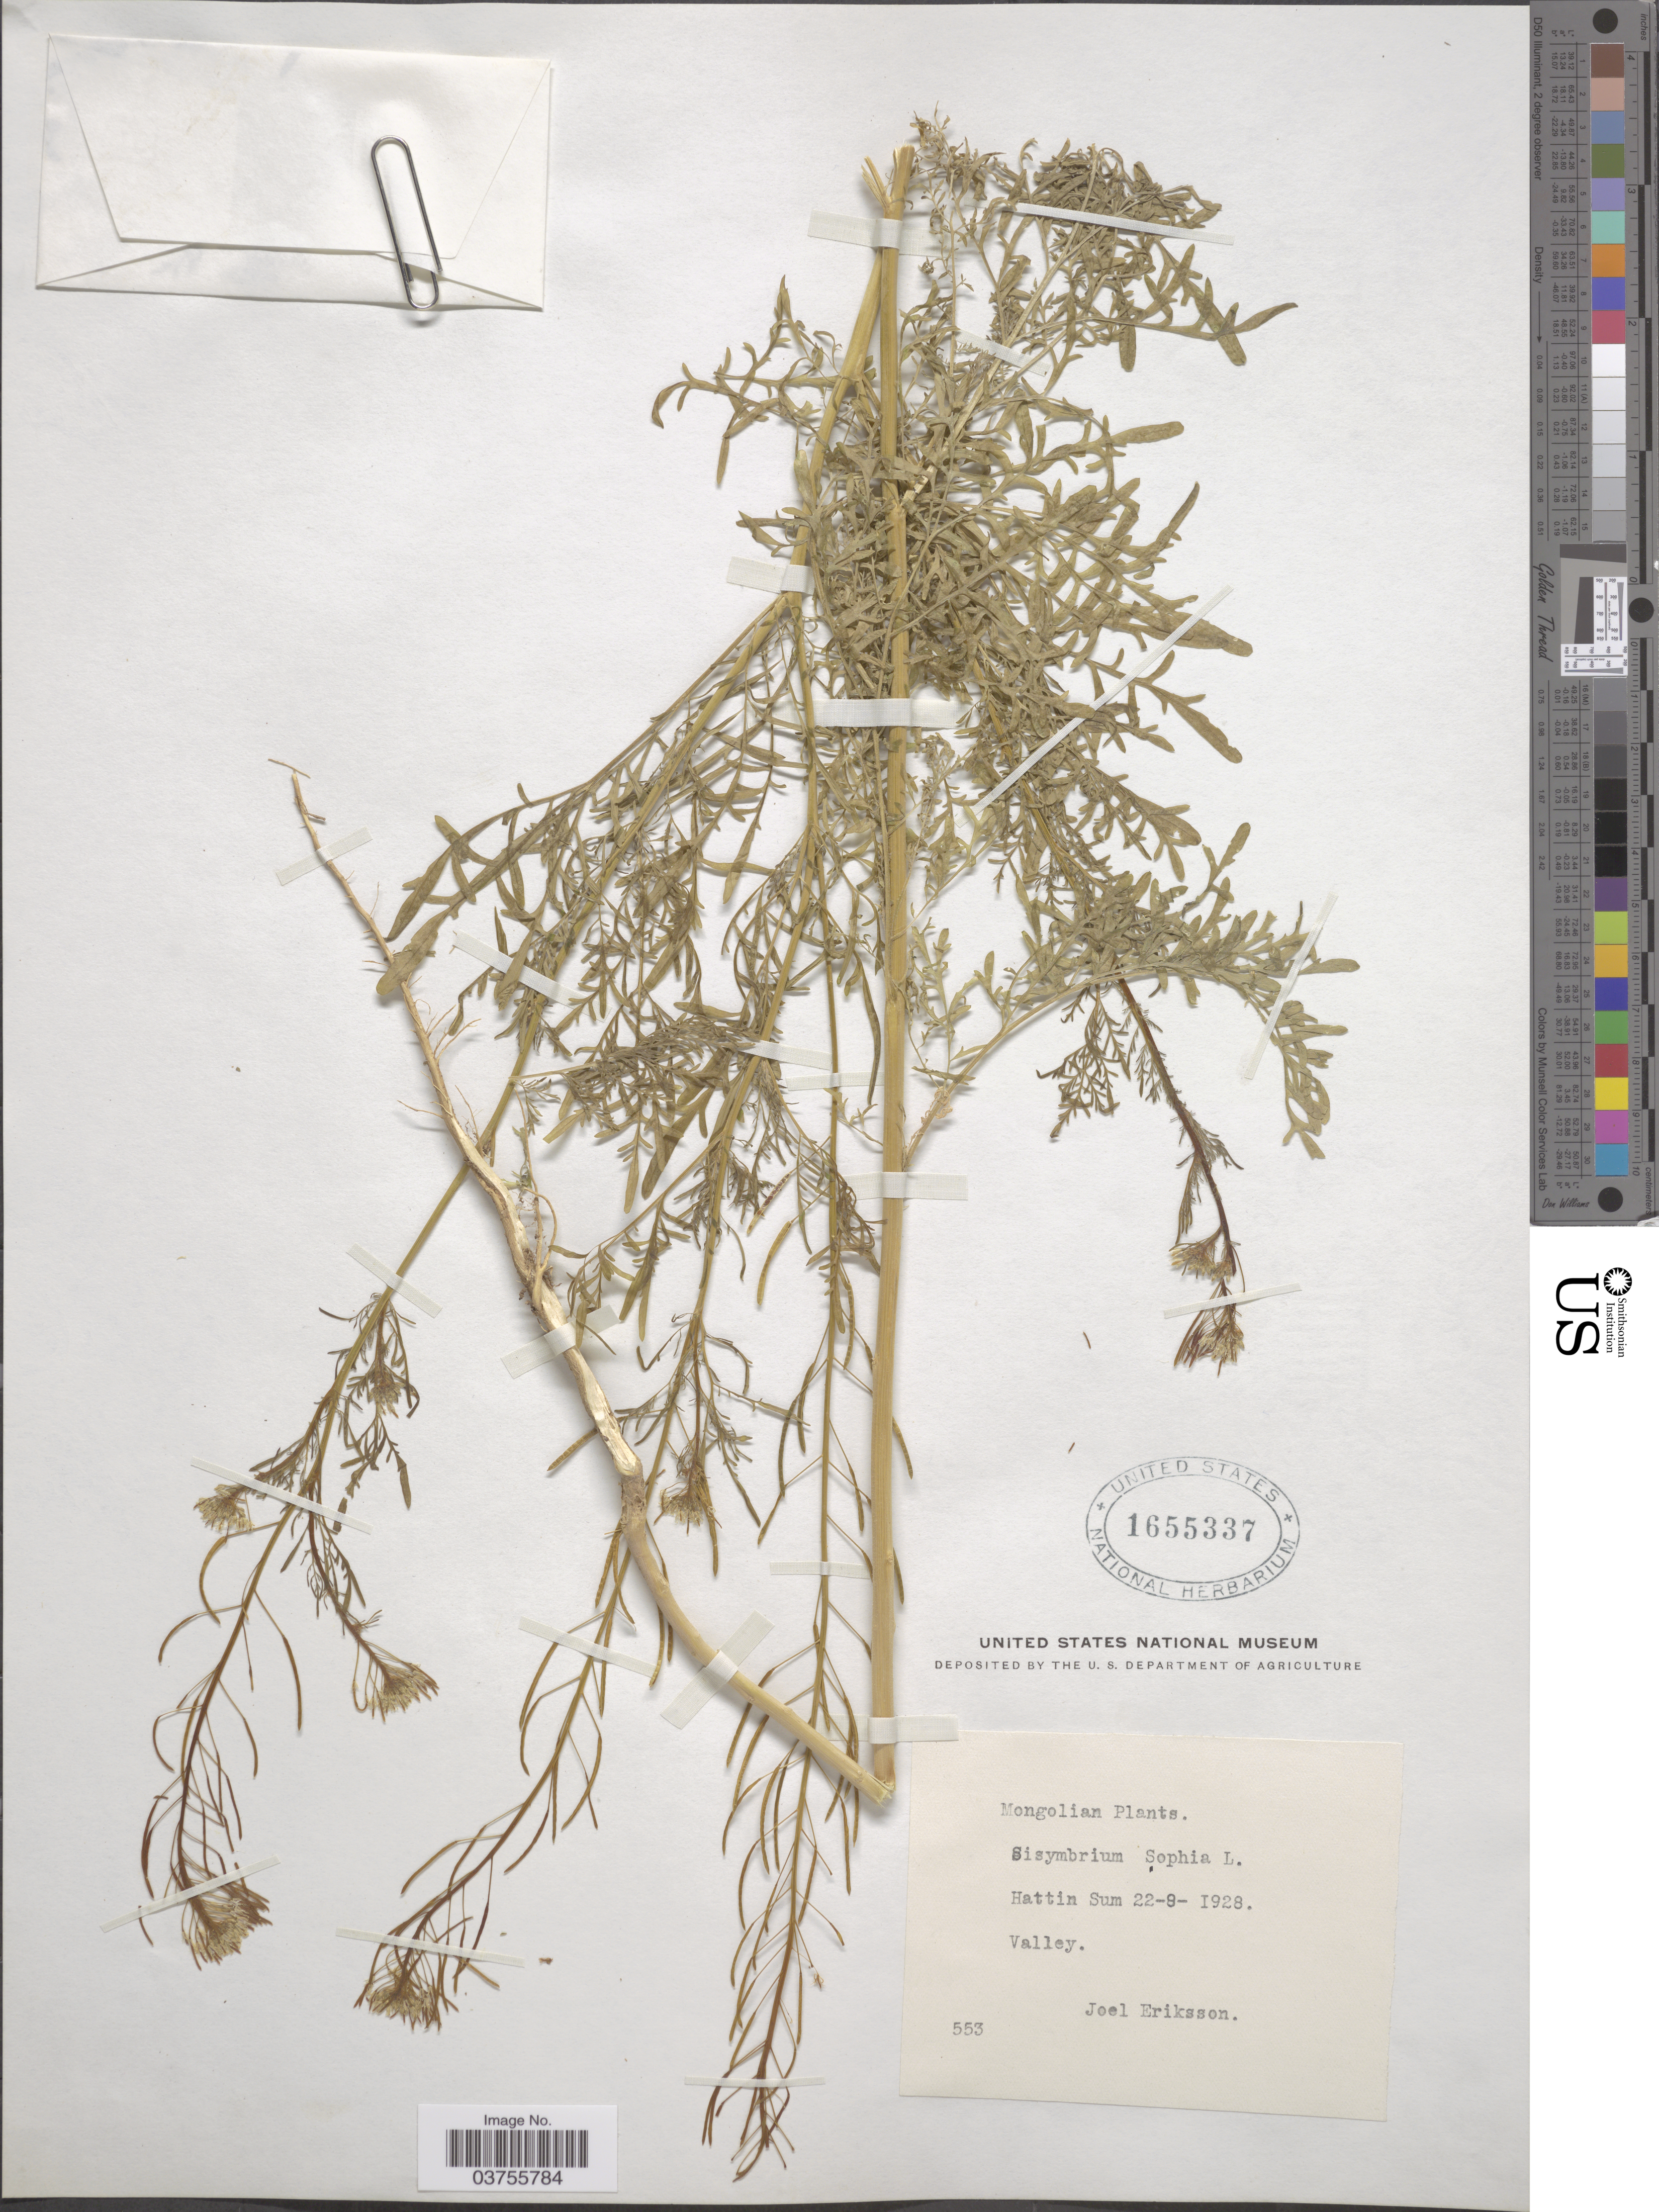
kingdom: Plantae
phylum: Tracheophyta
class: Magnoliopsida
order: Brassicales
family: Brassicaceae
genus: Sophia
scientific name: Sophia sophia (L.) Britton nom. illeg. (tautonym)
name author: (L.) Britton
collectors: J. Eriksson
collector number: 553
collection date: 1928-08-22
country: Mongolia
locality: Hattin Sum. Valley.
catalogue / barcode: US 1655337